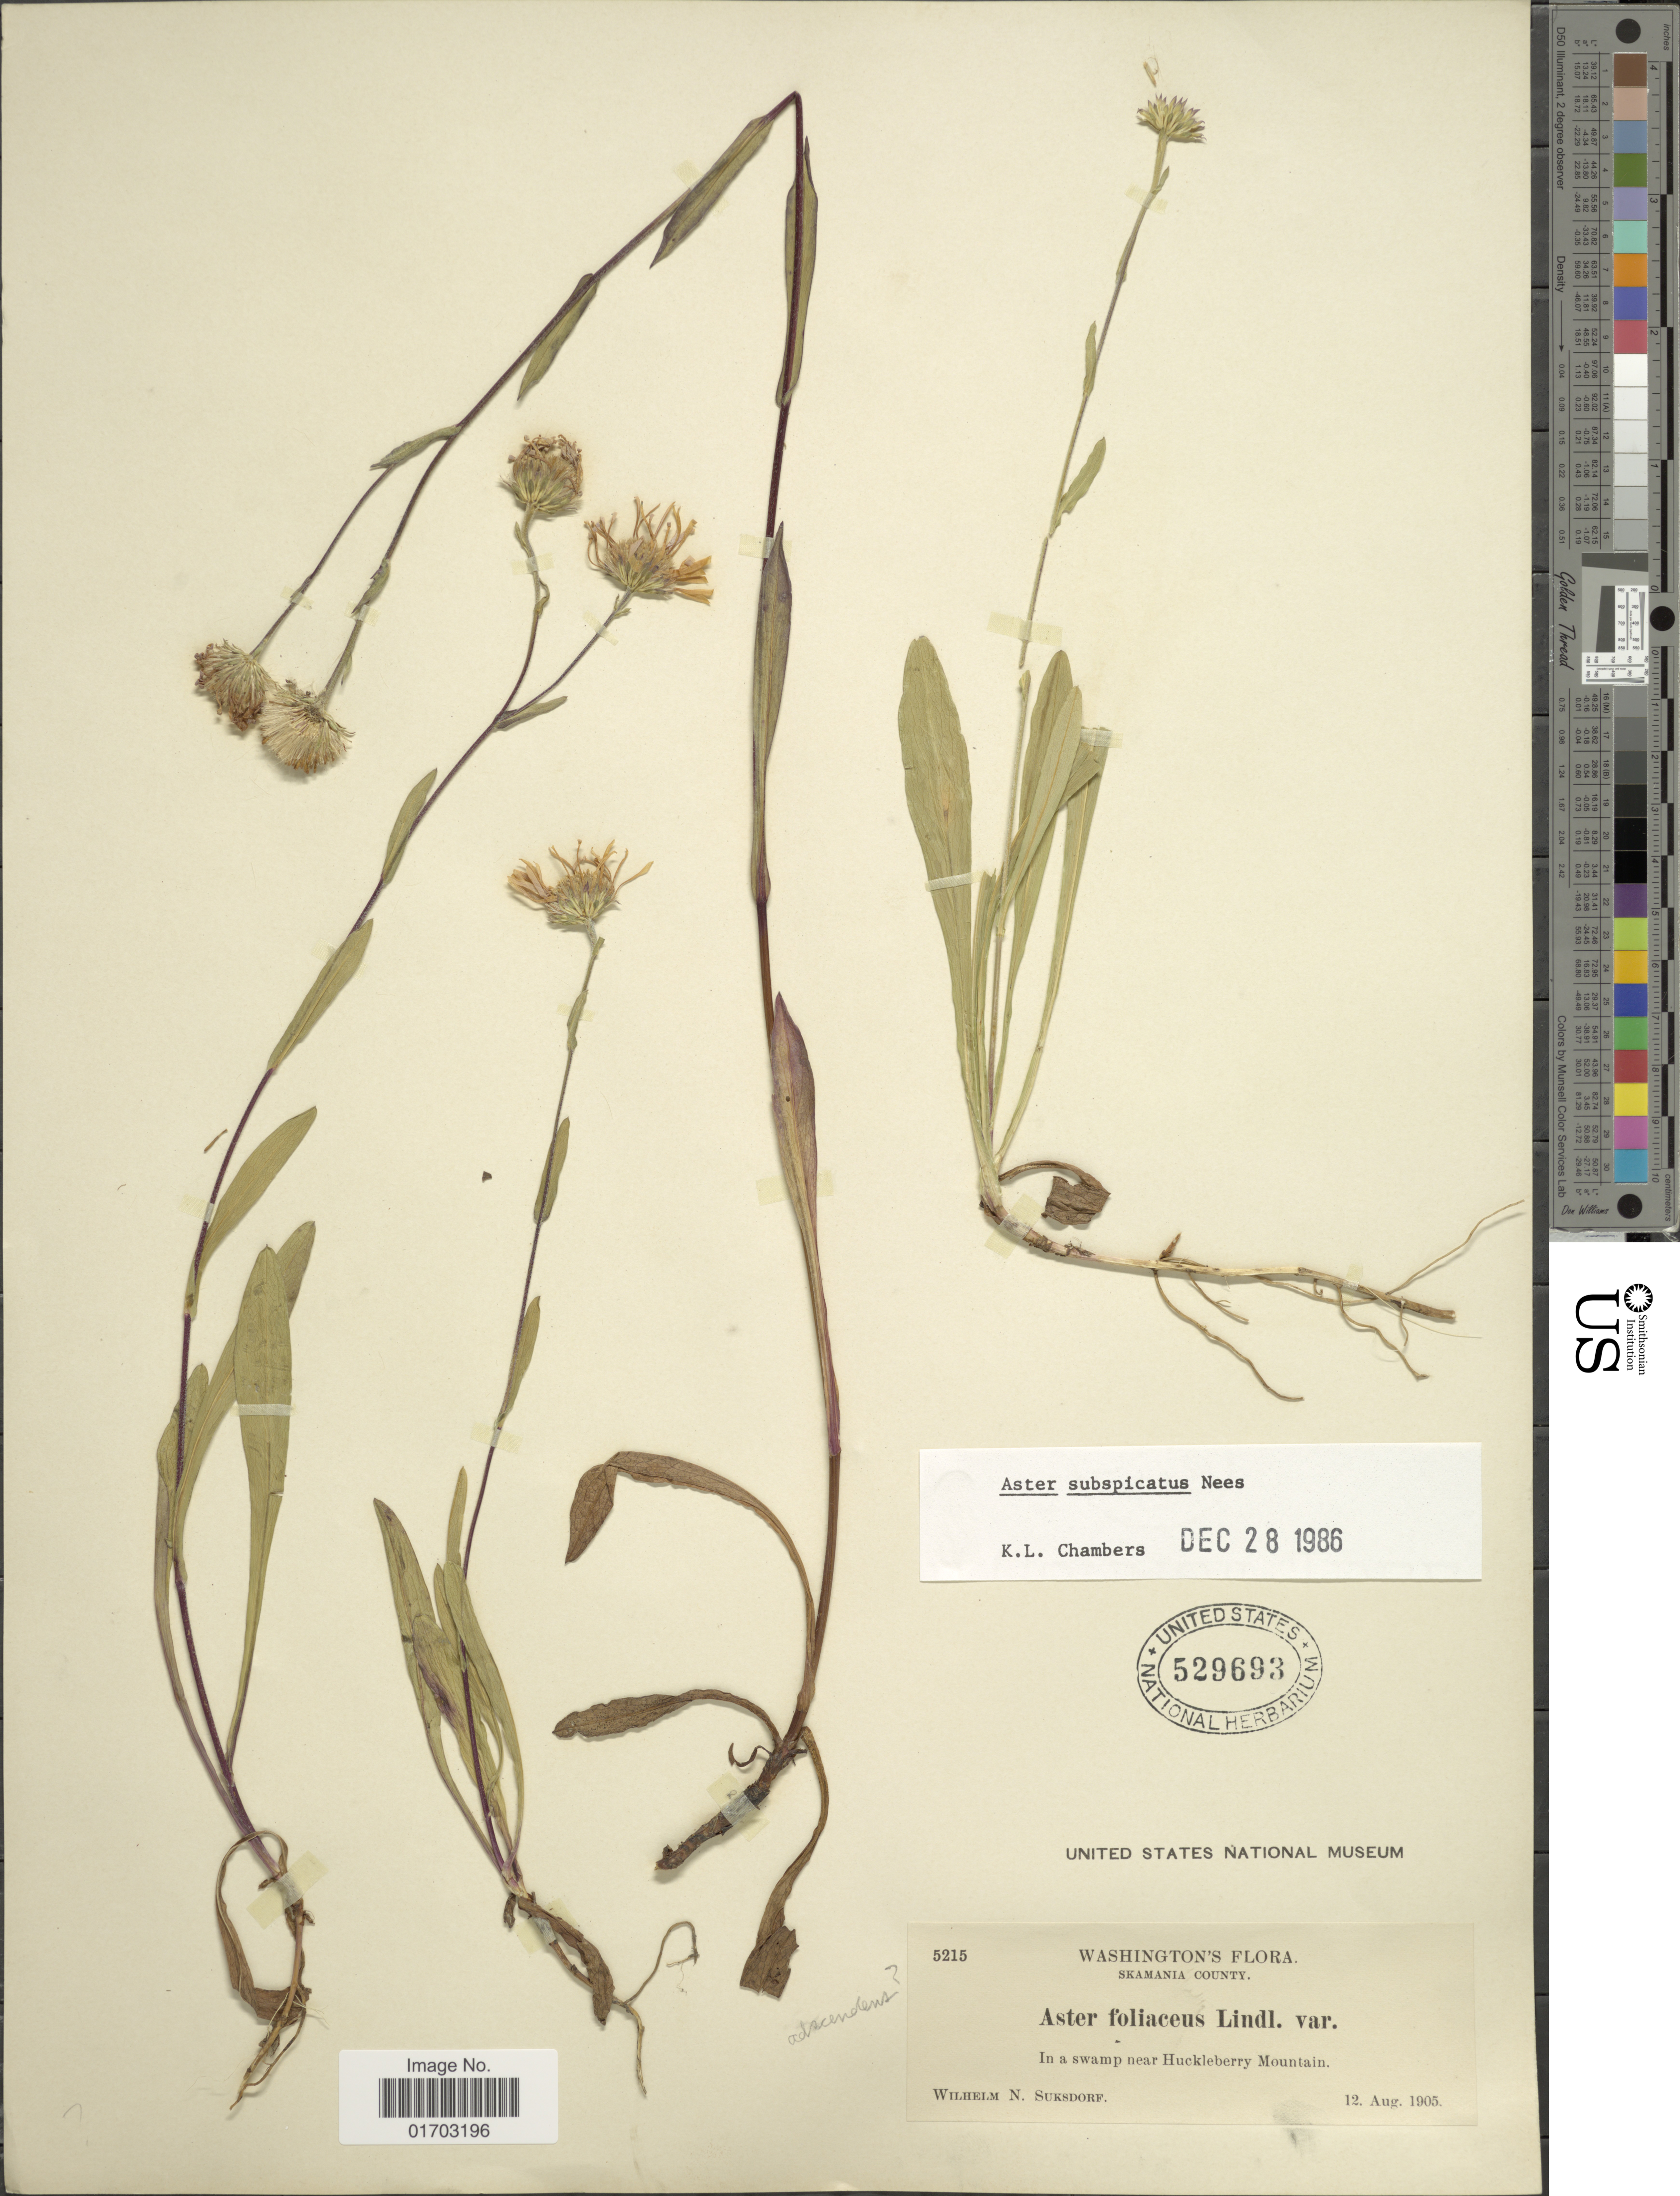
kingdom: Plantae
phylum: Tracheophyta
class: Magnoliopsida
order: Asterales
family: Asteraceae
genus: Symphyotrichum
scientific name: Symphyotrichum subspicatum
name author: (Nees) G.L. Nesom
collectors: W. N. Suksdorf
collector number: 5215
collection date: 1905-08-12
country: United States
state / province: Washington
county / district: Skamania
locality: Skamania County, in a swamp near Huckleberry Mountain.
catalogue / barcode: US 529693